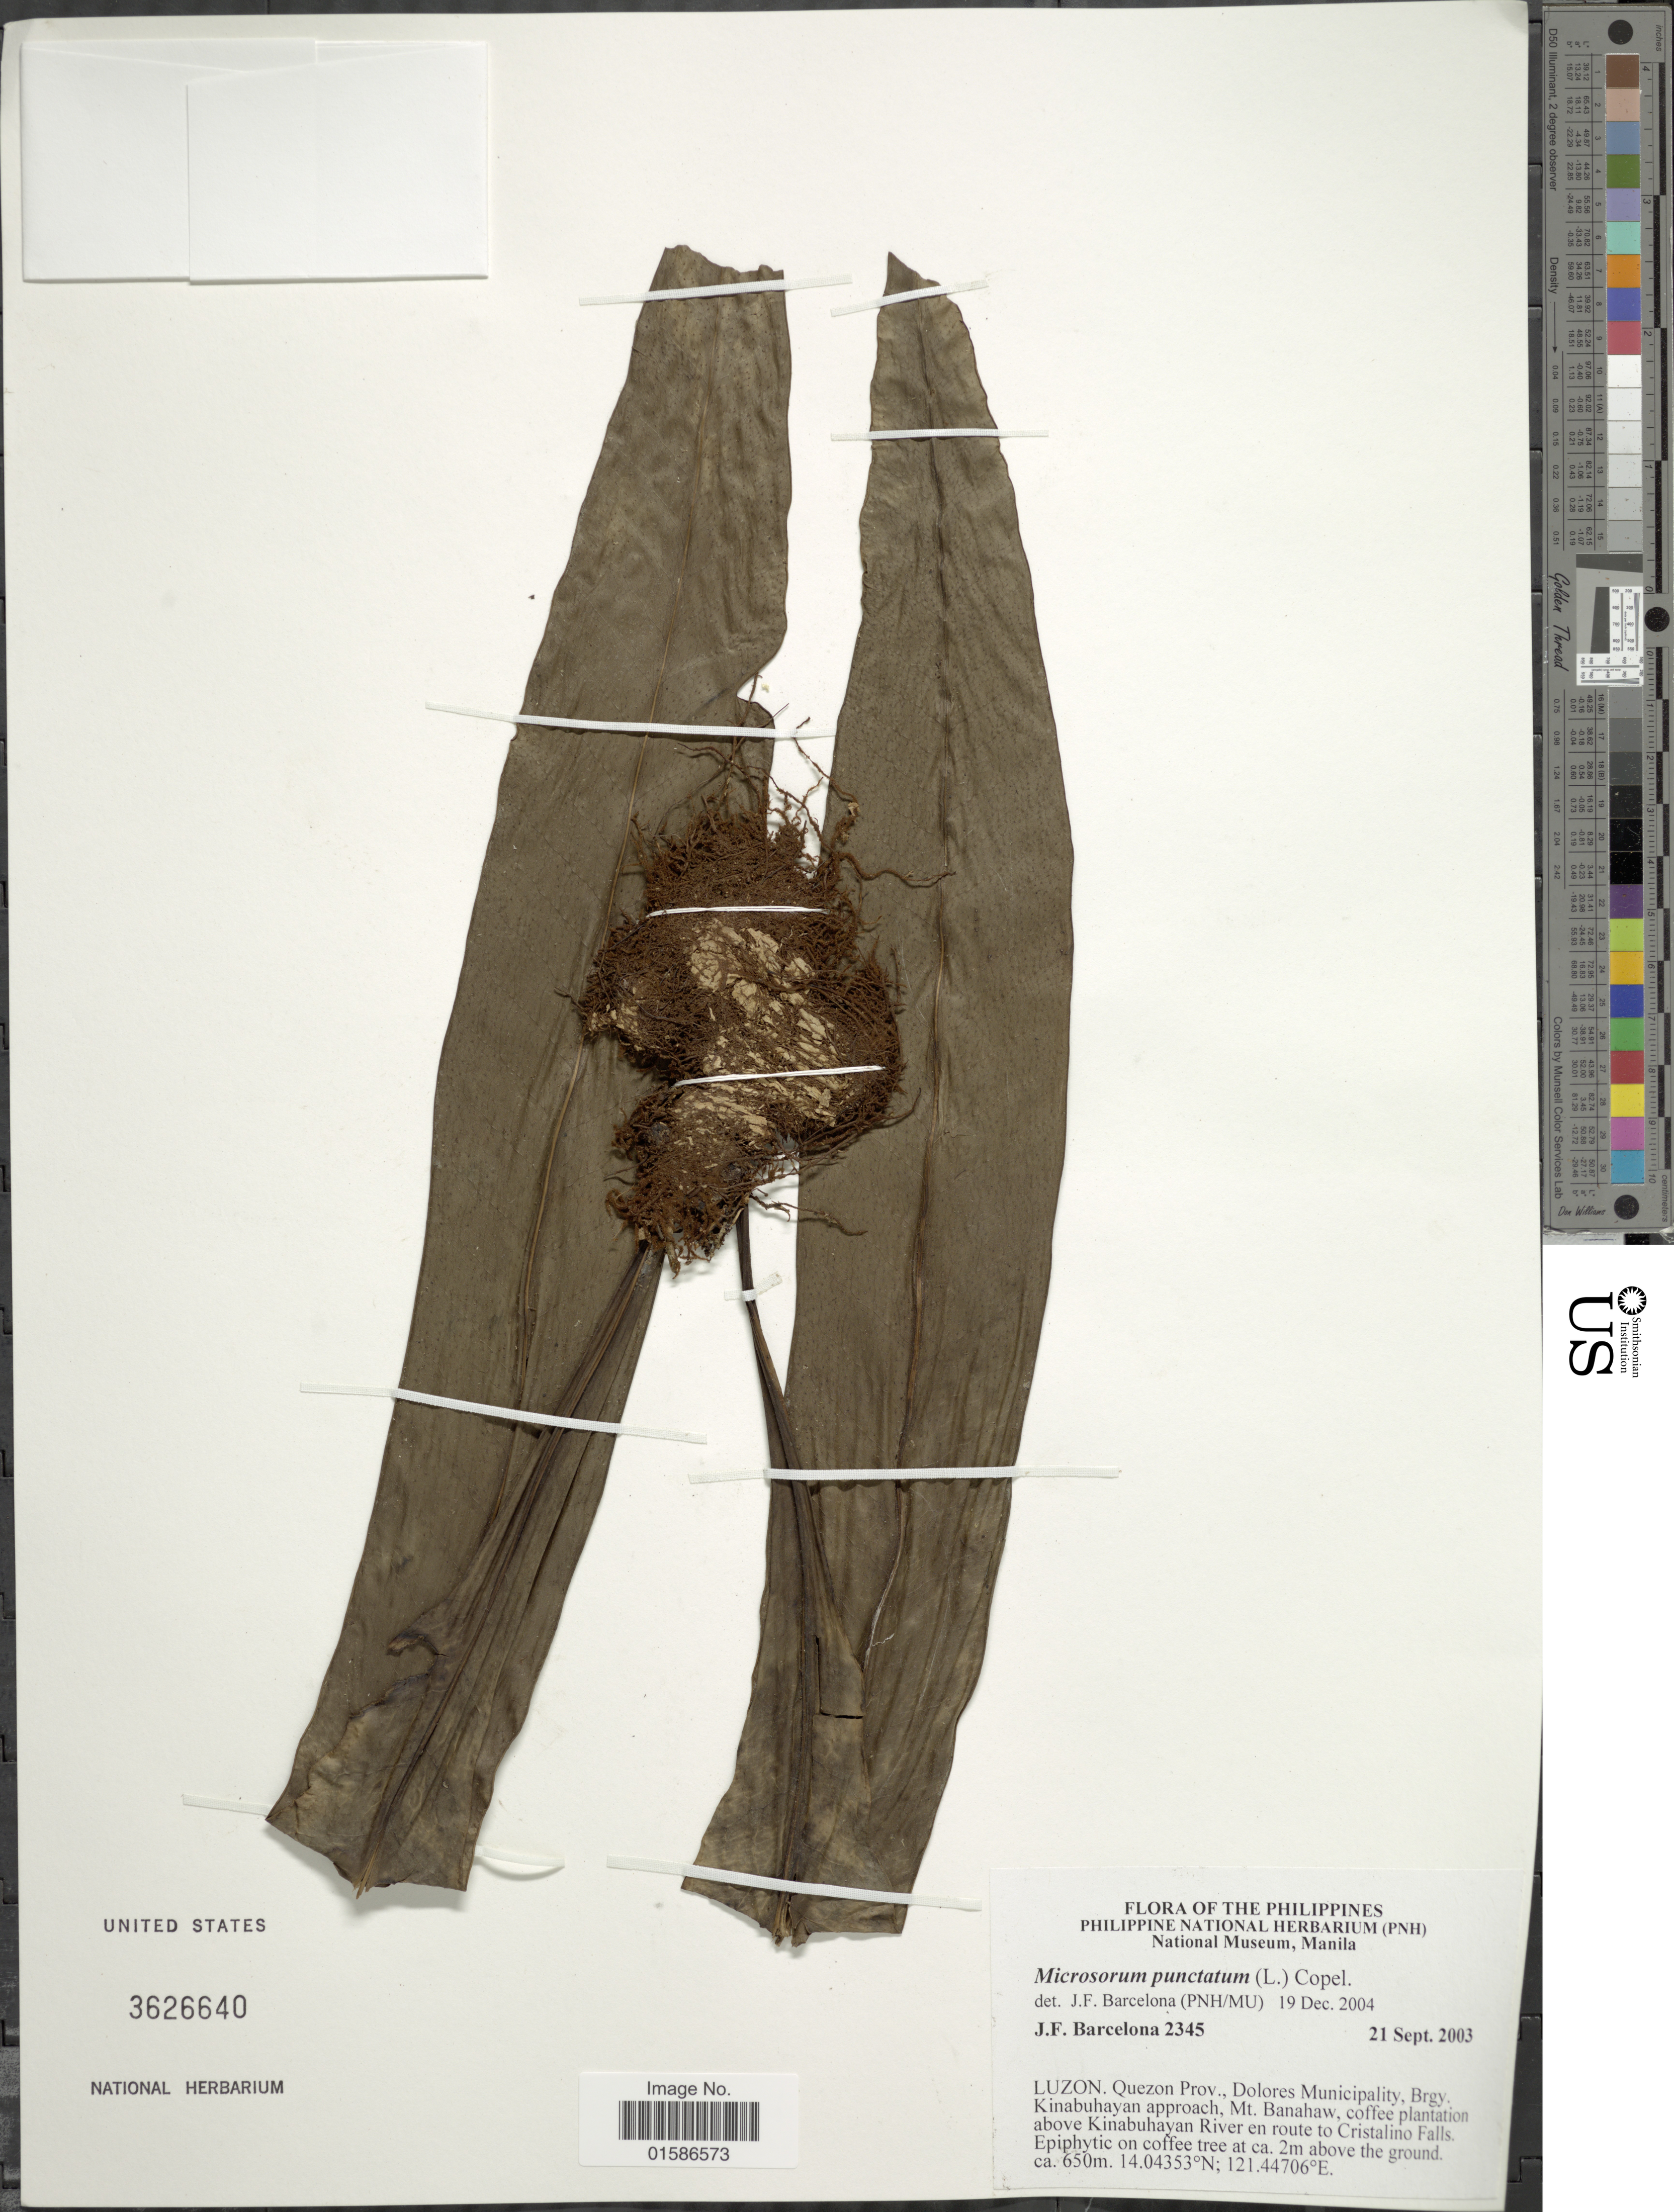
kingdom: Plantae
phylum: Tracheophyta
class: Polypodiopsida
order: Polypodiales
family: Polypodiaceae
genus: Microsorum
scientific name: Microsorum punctatum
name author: (L.) Copel.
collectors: J. F. Barcelona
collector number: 2345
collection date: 2003-09-21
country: Philippines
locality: Luzon. Quezon Prov., Dolores Municipality, Brgy. Kinabuhayan approach, Mt Banahaw, coffee plantation above Kinabuhayan River en route Cristalino Falls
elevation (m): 650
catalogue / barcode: US 3626640